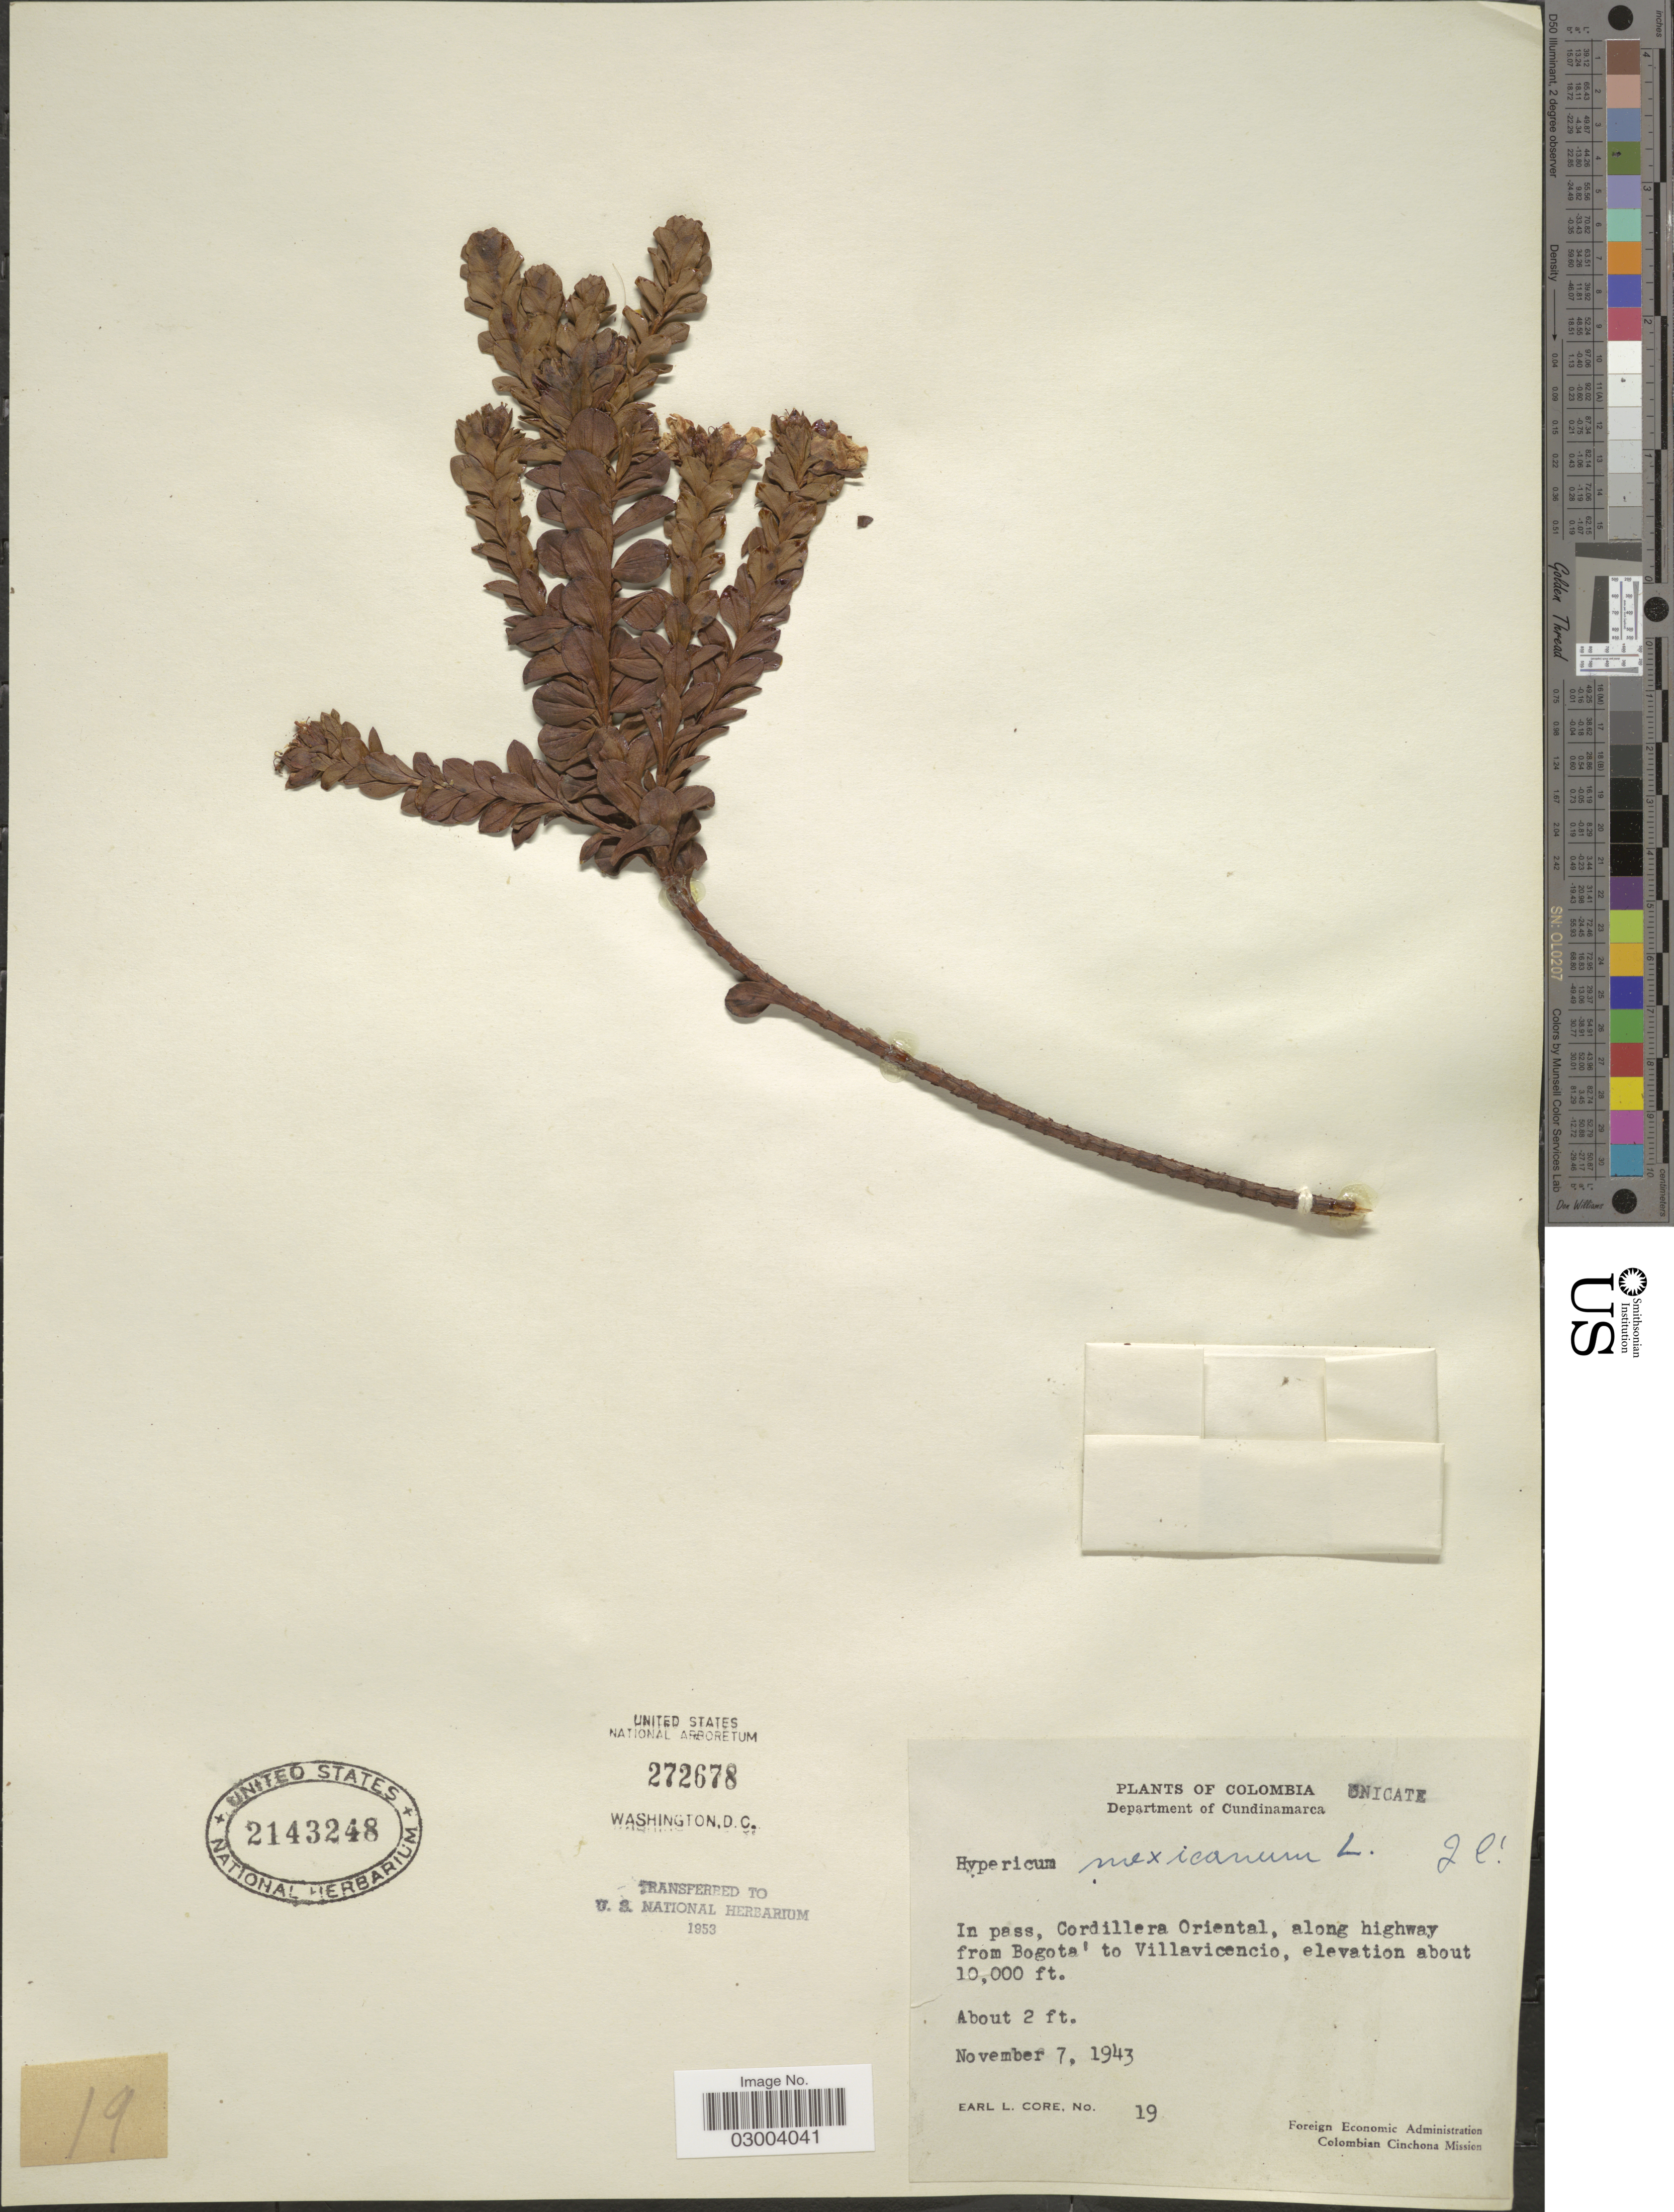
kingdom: Plantae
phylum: Tracheophyta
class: Magnoliopsida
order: Malpighiales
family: Hypericaceae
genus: Hypericum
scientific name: Hypericum mexicanum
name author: L.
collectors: E. L. Core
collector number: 19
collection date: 1943-11-07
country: Colombia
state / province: Cundinamarca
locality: Department of Cundinamarca, In pass, Cordillera Oriental, along highway from Bogota' to Villavicencio.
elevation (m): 3048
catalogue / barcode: US 2143248